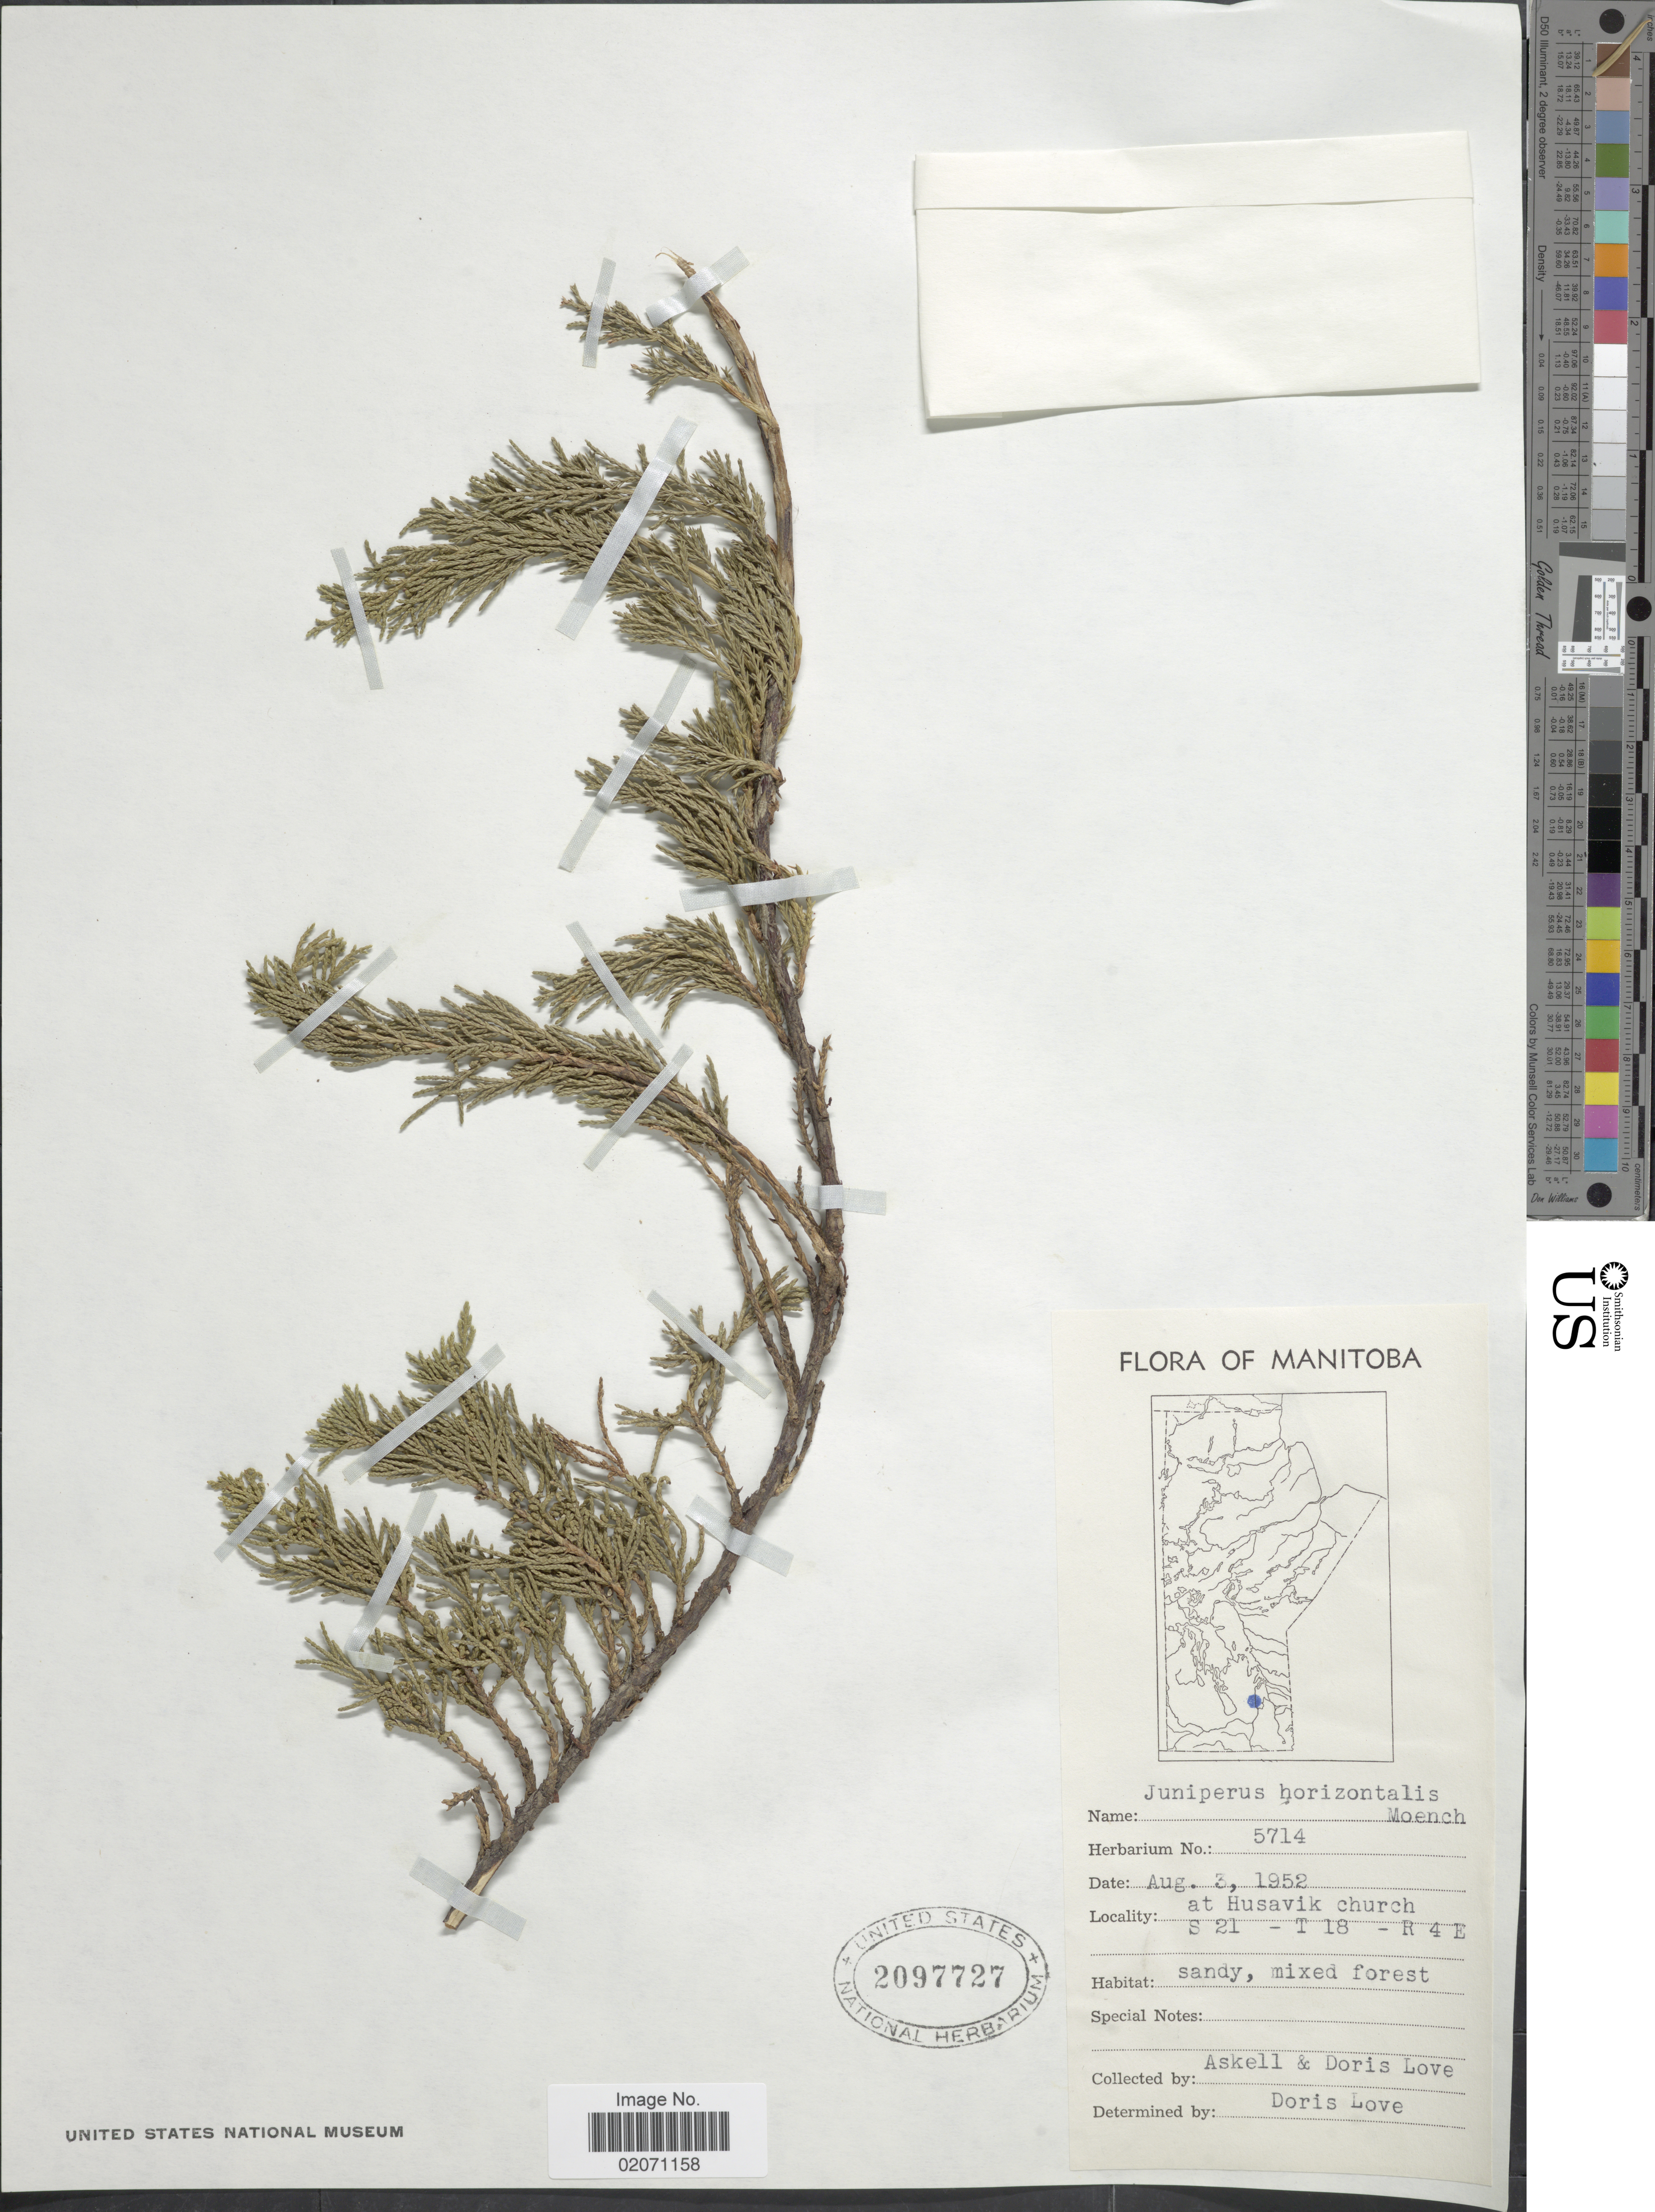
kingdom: Plantae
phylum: Tracheophyta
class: Pinopsida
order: Pinales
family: Cupressaceae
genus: Juniperus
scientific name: Juniperus horizontalis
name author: Moench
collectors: -. Askell & D. Löve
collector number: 5714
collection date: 1952-08-03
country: Canada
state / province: Manitoba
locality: At Husavik Church S21 T18 R4E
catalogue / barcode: US 2097727